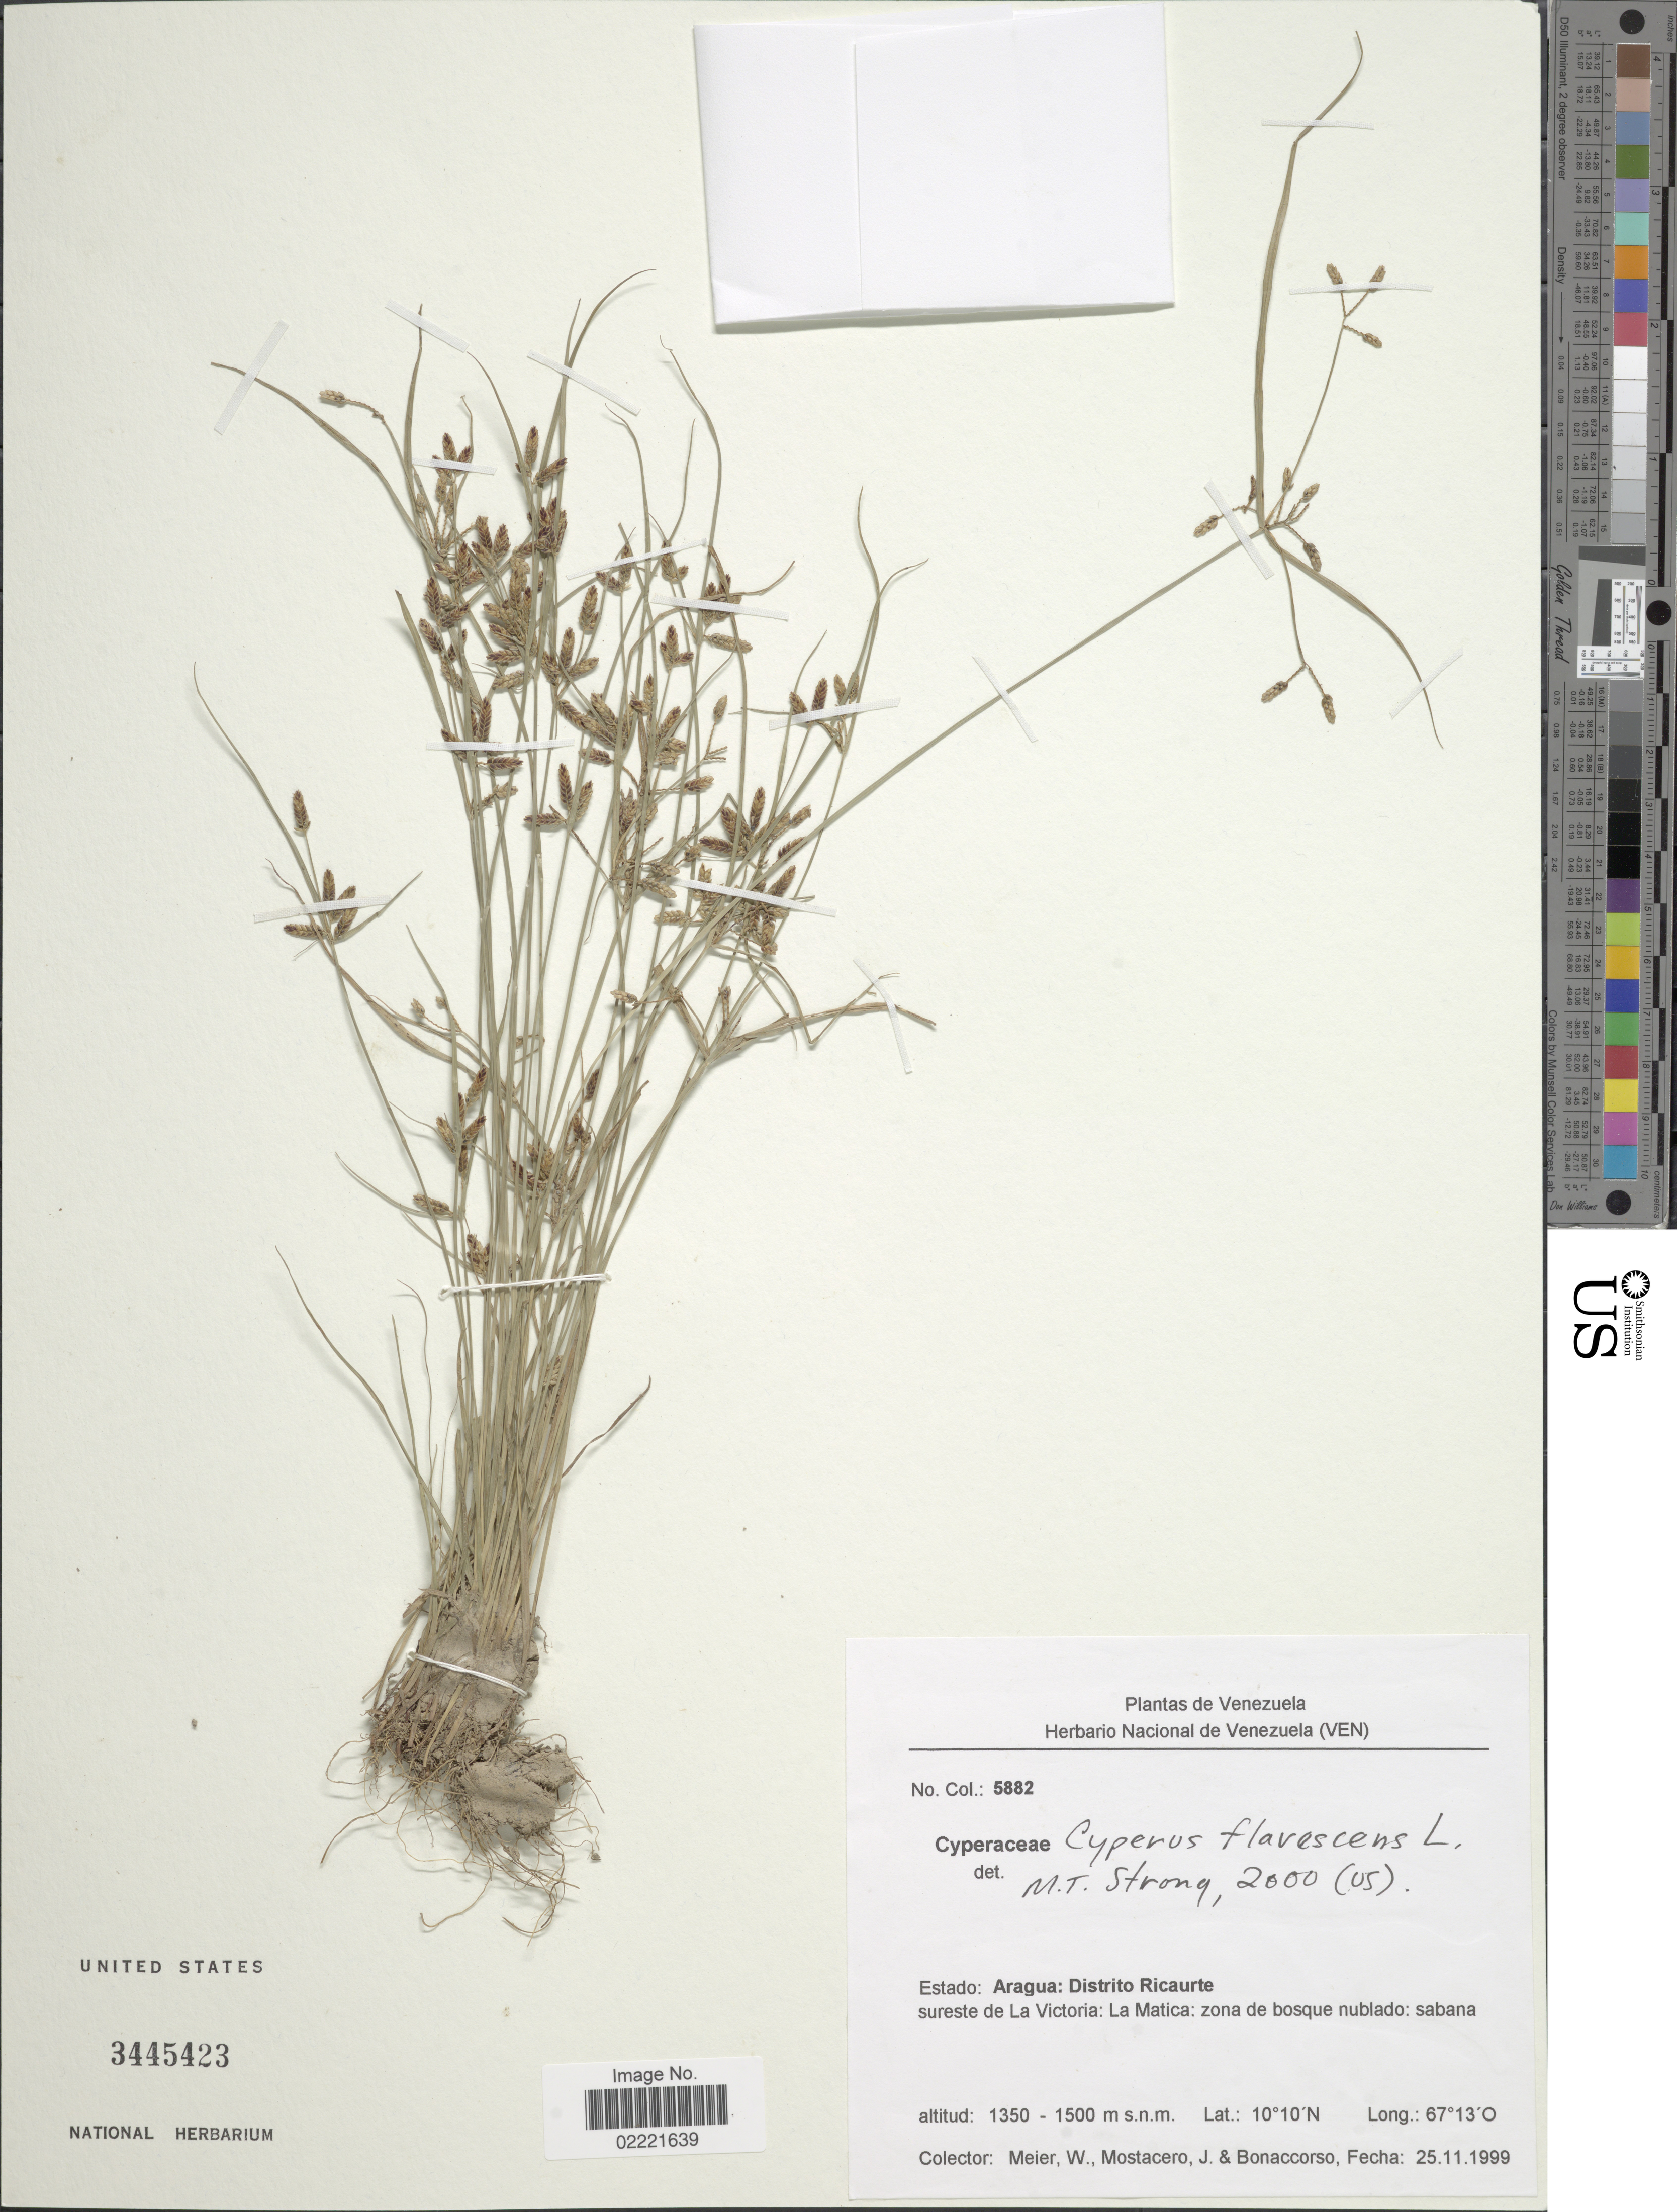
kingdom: Plantae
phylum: Tracheophyta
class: Liliopsida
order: Poales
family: Cyperaceae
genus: Cyperus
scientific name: Cyperus flavescens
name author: L.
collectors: W. Meier, J. Mostacero & -. Bonaccorso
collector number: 5882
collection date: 1999-11-25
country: Venezuela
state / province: Aragua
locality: Distrito Ricaurte sureste de La Victoria: La Matica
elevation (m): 1350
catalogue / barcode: US 3445423